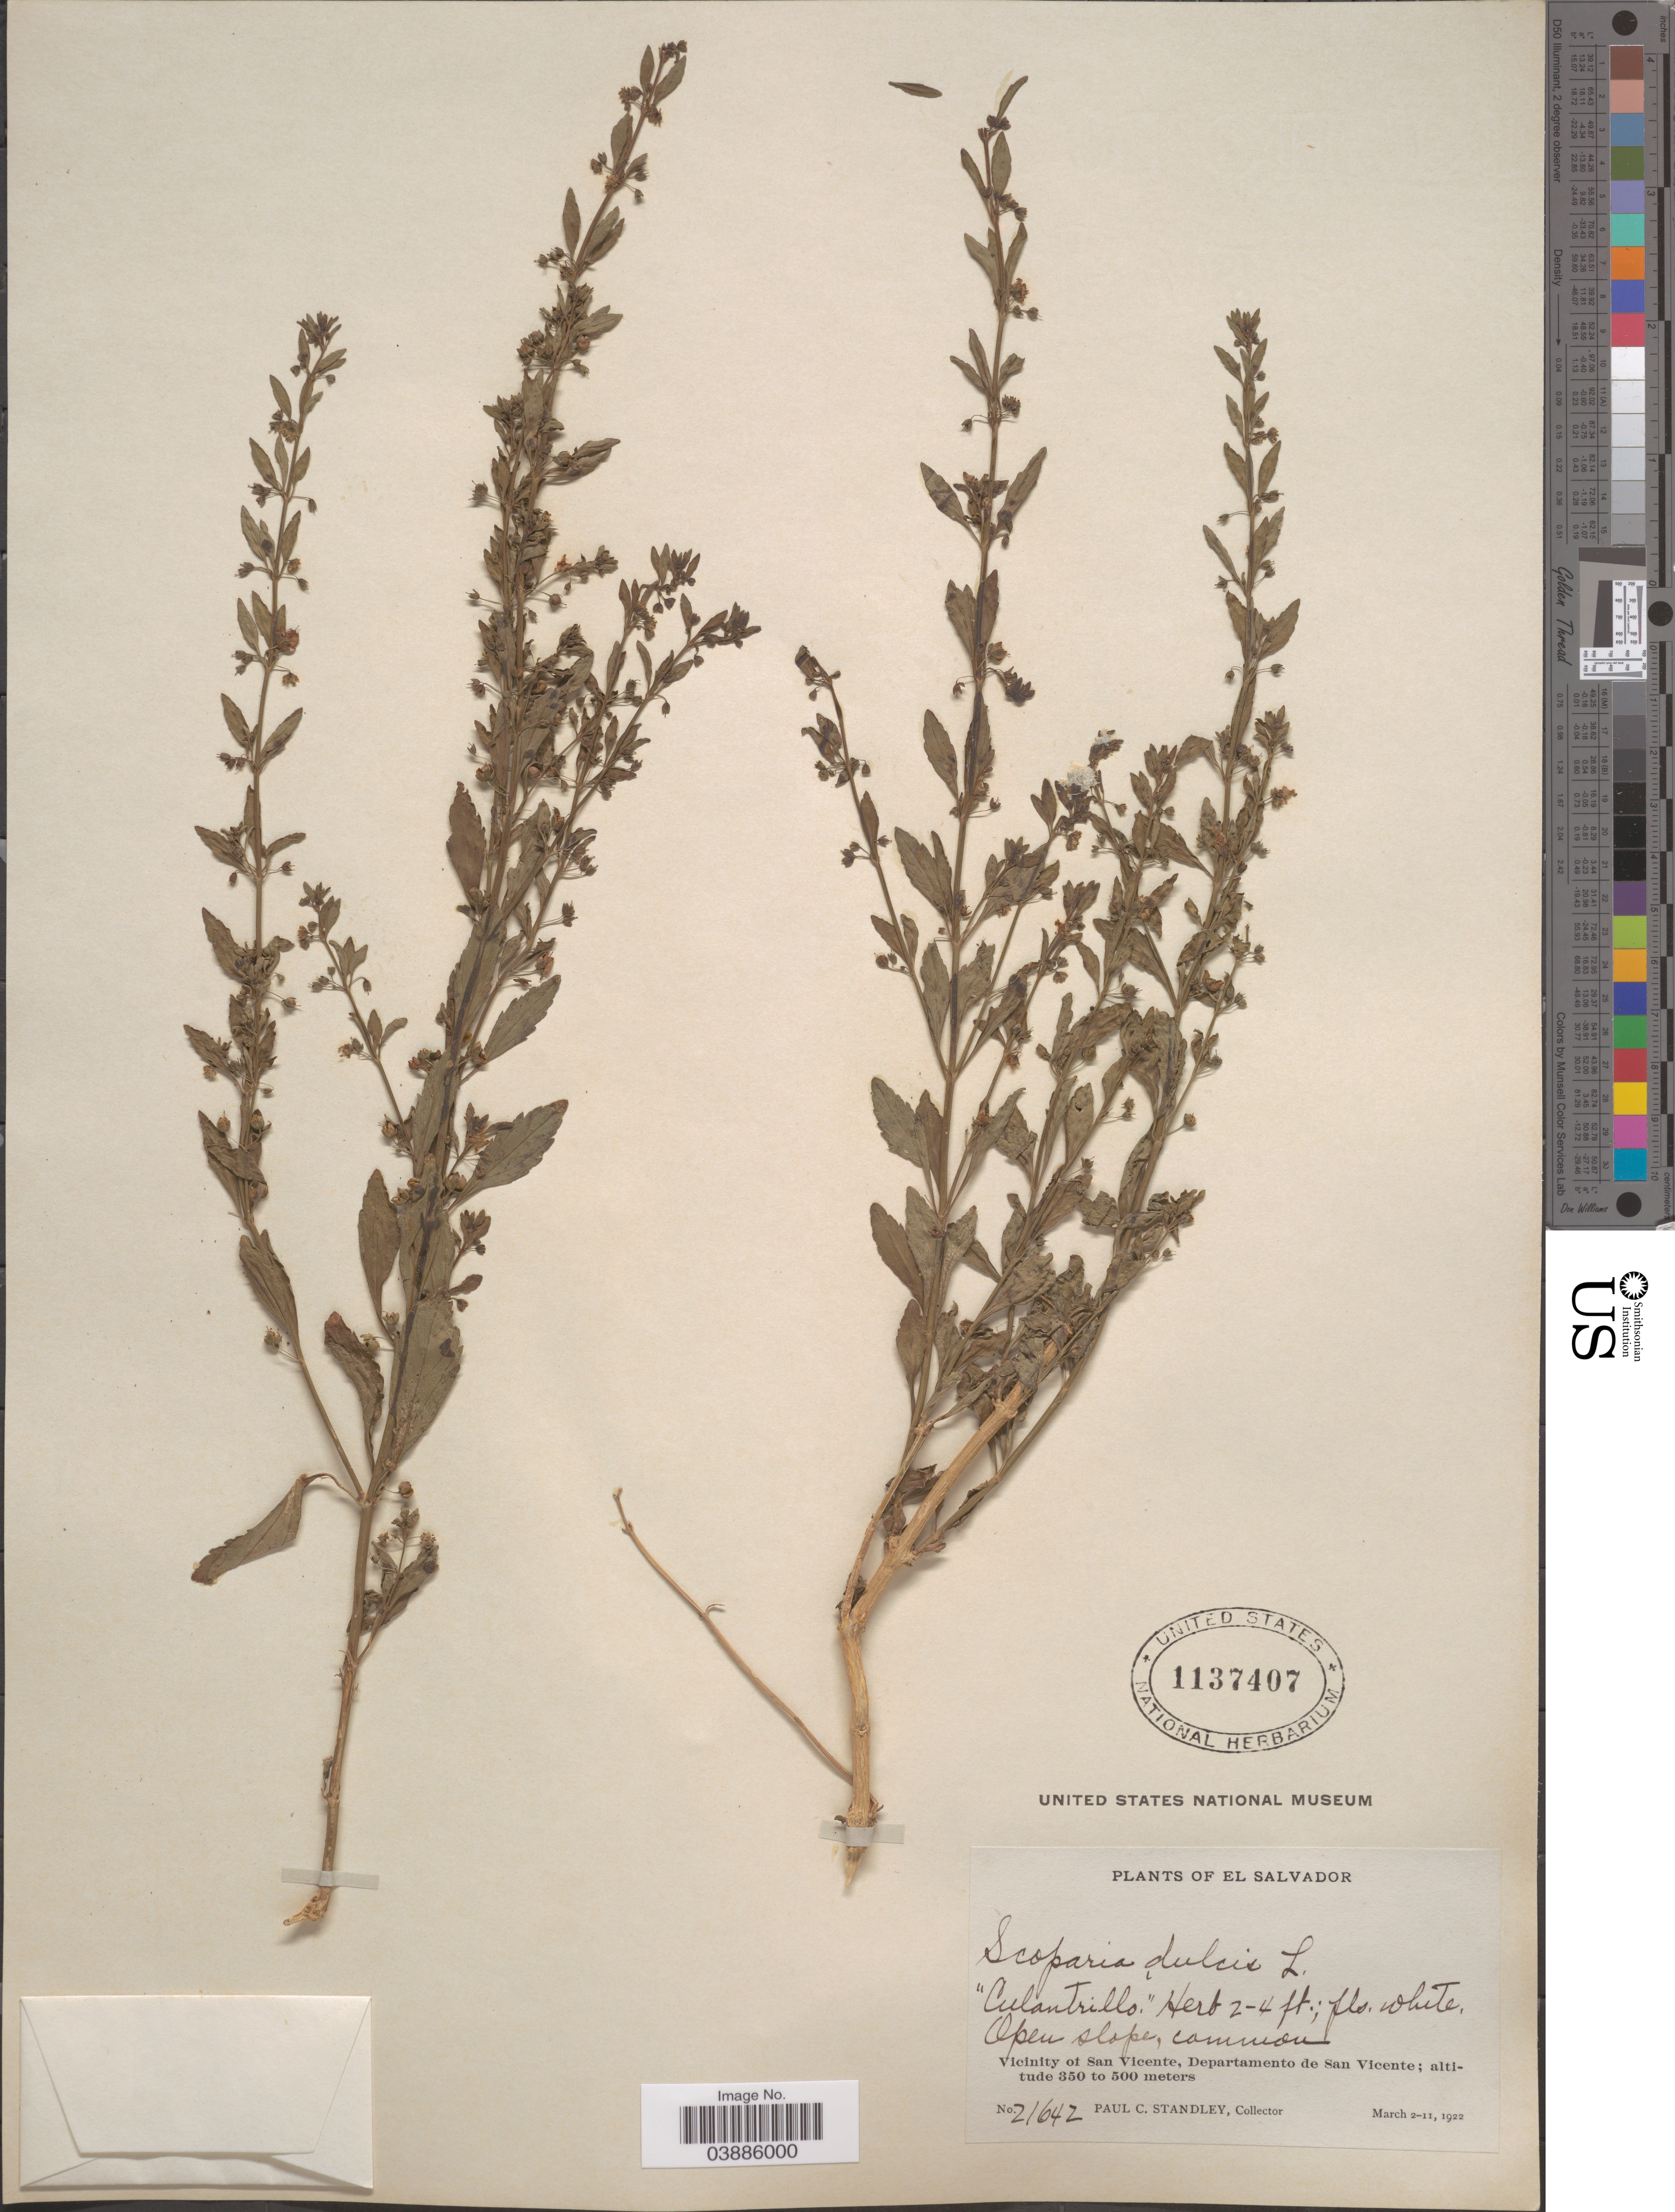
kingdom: Plantae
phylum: Tracheophyta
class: Magnoliopsida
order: Lamiales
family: Plantaginaceae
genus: Scoparia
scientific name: Scoparia dulcis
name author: L.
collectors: P. C. Standley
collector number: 21642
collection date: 1922-03-02/1922-03-11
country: El Salvador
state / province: San Vincente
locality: Vicinity of San Vicente, Departamento de San Vicente.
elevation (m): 350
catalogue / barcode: US 1137407